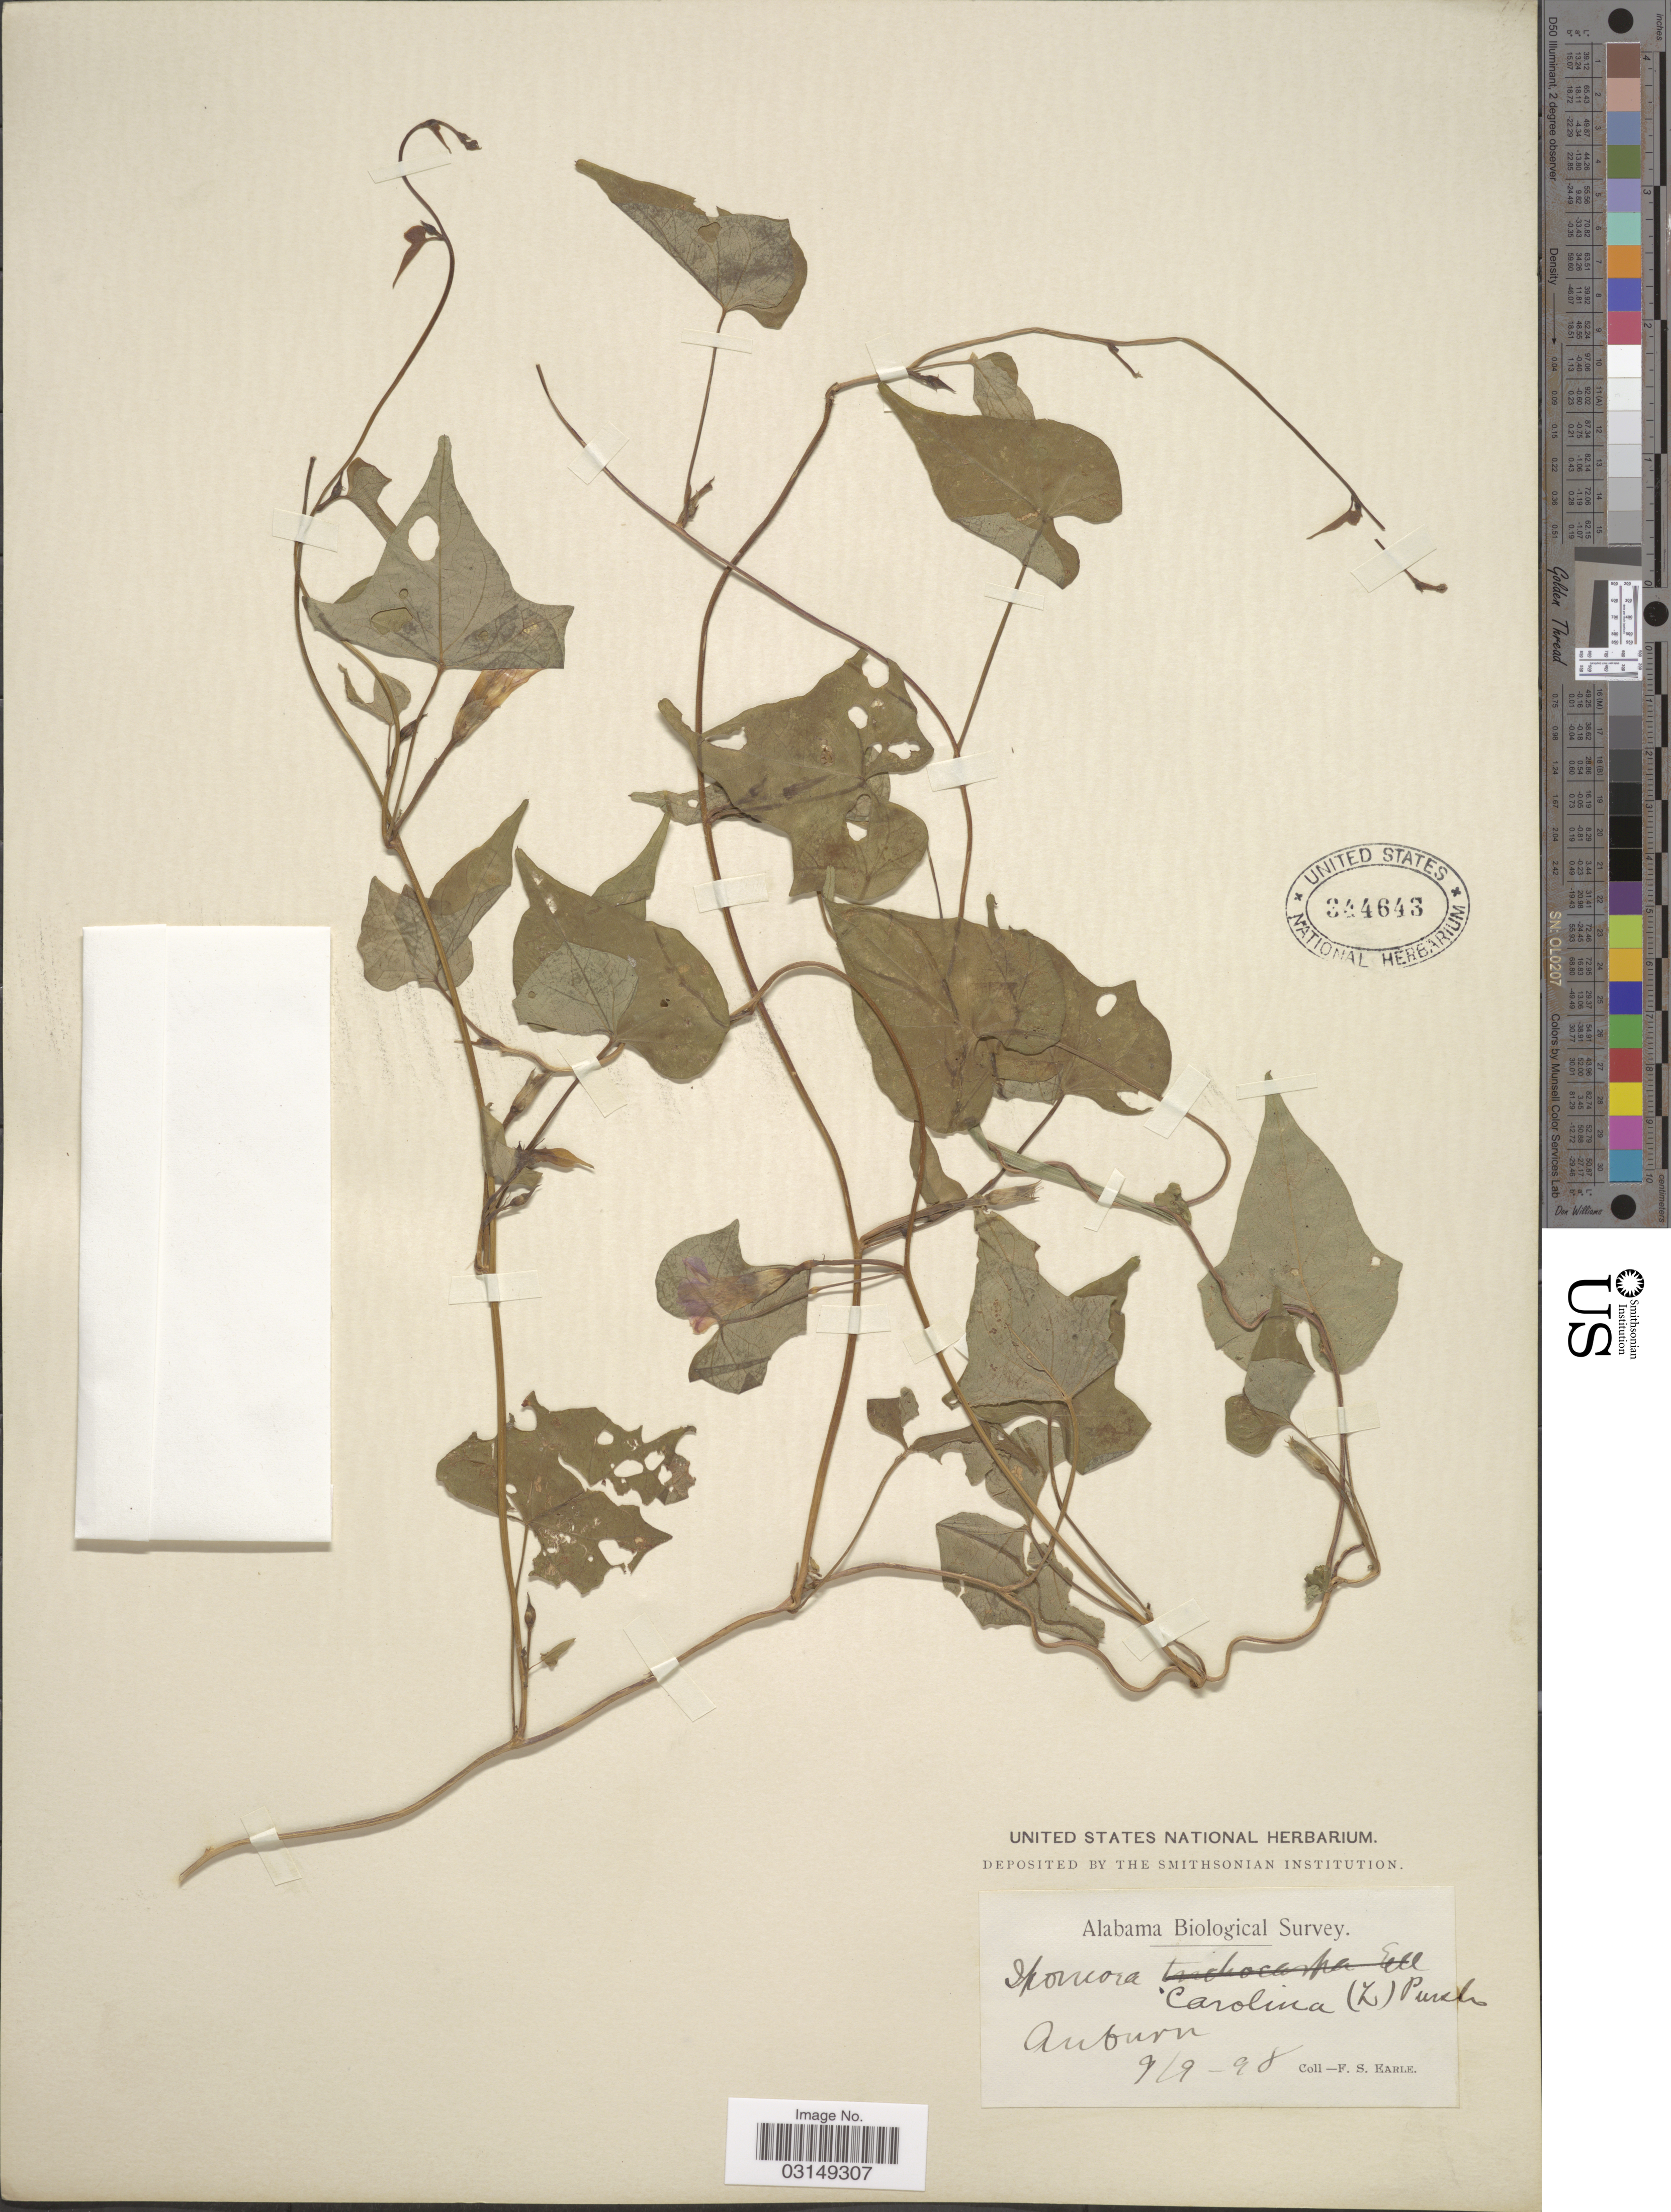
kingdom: Plantae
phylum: Tracheophyta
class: Magnoliopsida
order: Solanales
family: Convolvulaceae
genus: Ipomoea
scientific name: Ipomoea trichocarpa var. trichocarpa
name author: Elliott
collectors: F. S. Earle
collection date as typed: Transcribed d/m/y: 9/9/98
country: United States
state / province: Alabama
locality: Auburn.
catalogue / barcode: US 344643